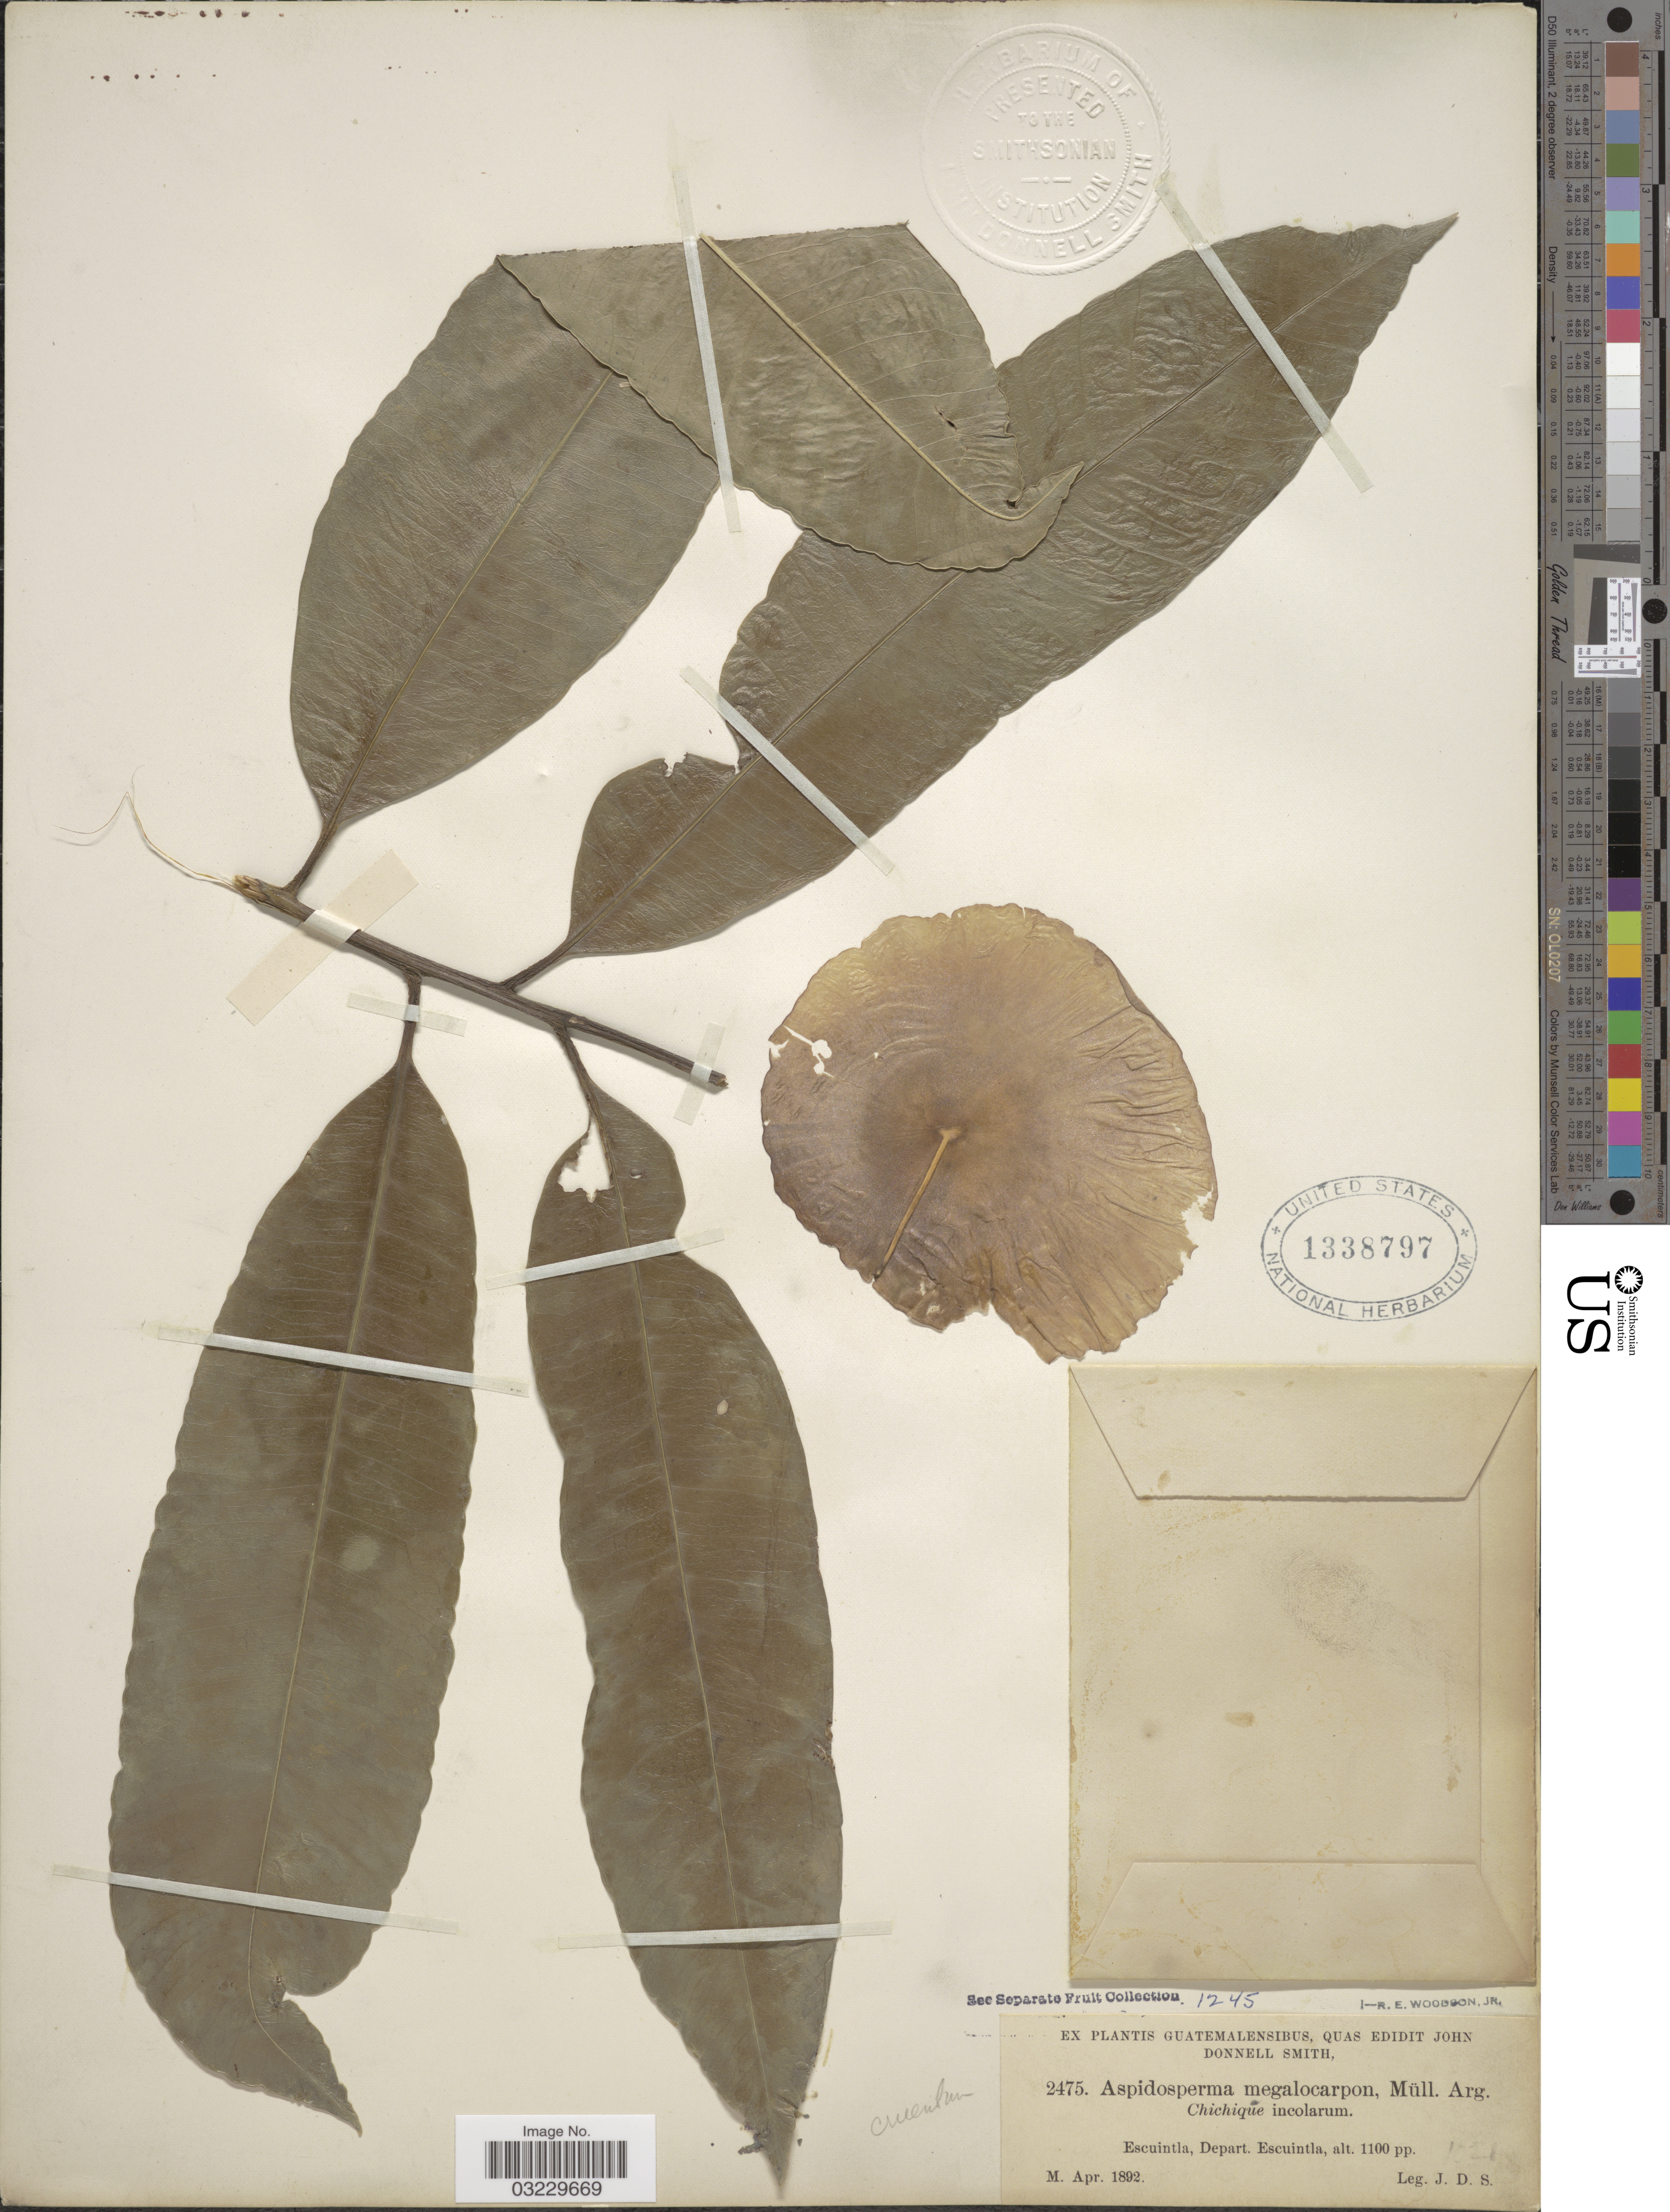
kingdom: Plantae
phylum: Tracheophyta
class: Magnoliopsida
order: Gentianales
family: Apocynaceae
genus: Aspidosperma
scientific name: Aspidosperma megalocarpon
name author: Müll. Arg.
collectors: J. Donnell Smith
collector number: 2475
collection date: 1892-04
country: Guatemala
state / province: Escuintla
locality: Escuintla, Depart. Escuintla.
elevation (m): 335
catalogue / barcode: US 1338797